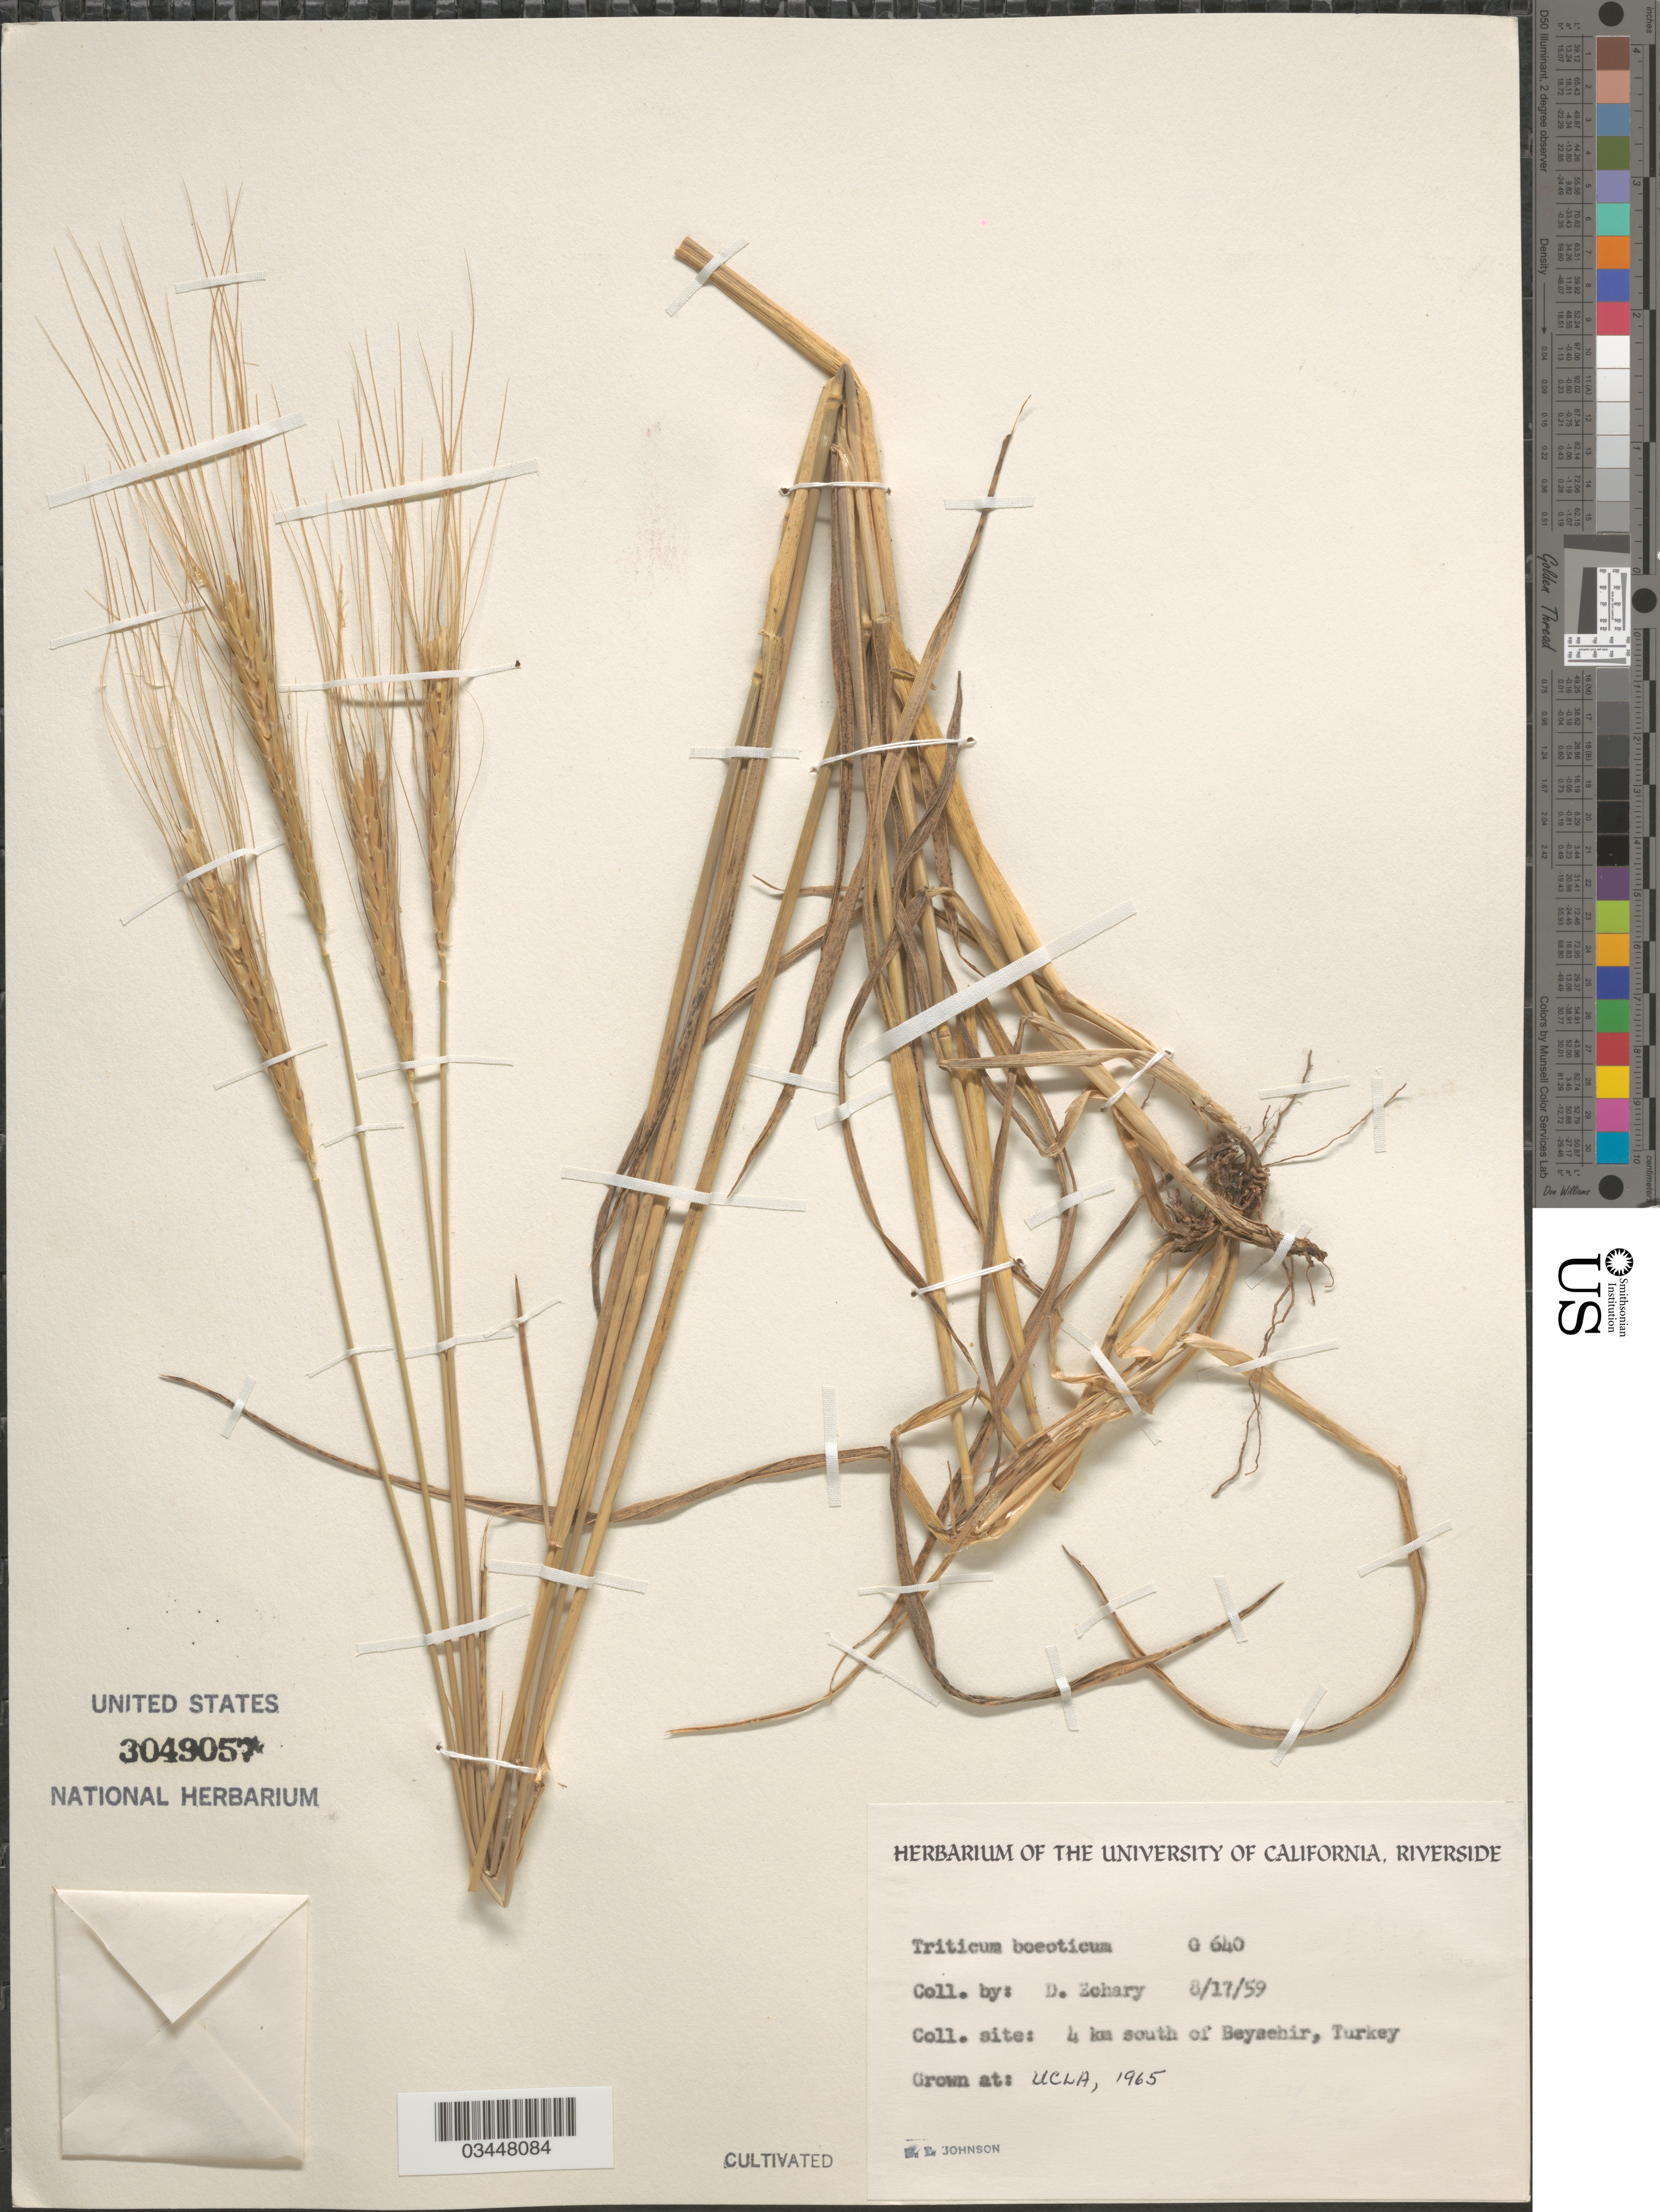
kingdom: Plantae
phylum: Tracheophyta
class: Liliopsida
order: Poales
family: Poaceae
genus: Triticum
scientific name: Triticum boeoticum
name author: Boiss.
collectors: B. Johnson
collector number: G640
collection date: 1965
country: United States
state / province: California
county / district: Los Angeles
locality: UCLA.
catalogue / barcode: US 3049057